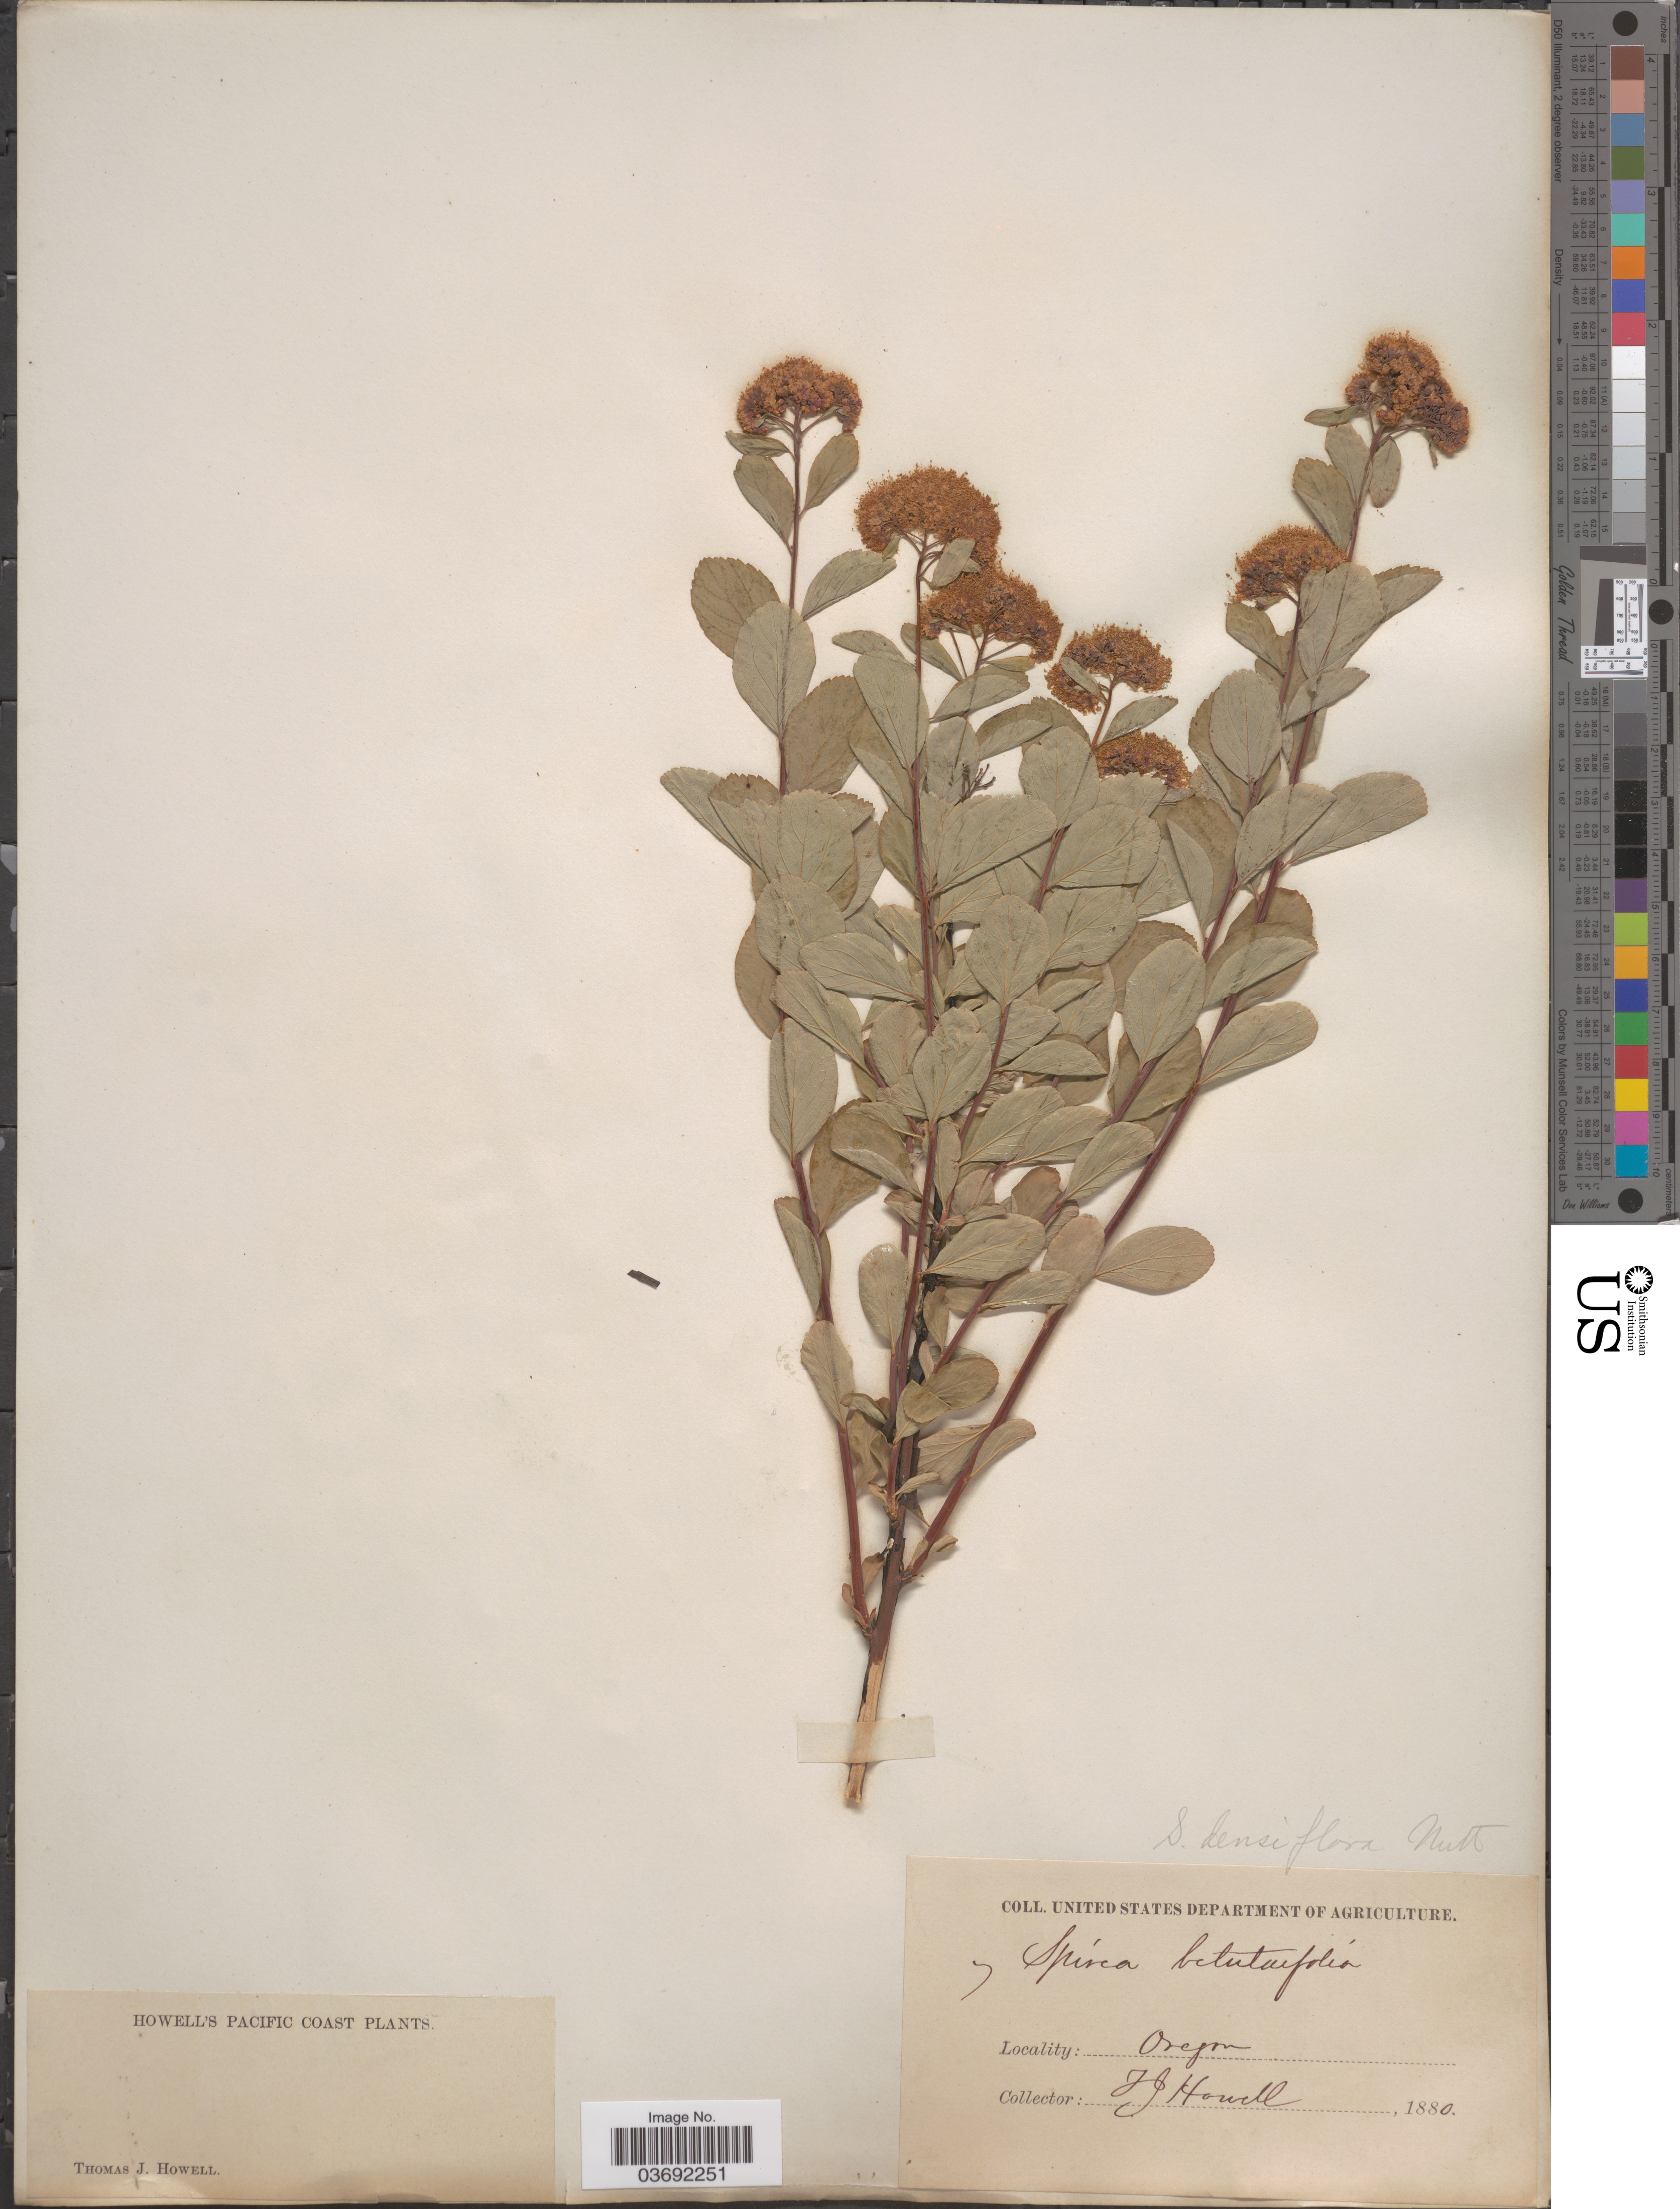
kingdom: Plantae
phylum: Tracheophyta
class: Magnoliopsida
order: Rosales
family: Rosaceae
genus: Spiraea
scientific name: Spiraea densiflora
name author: Nutt. ex Greenm.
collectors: T. J. Howell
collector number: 7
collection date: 1880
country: United States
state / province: Oregon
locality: Pacific Coast.